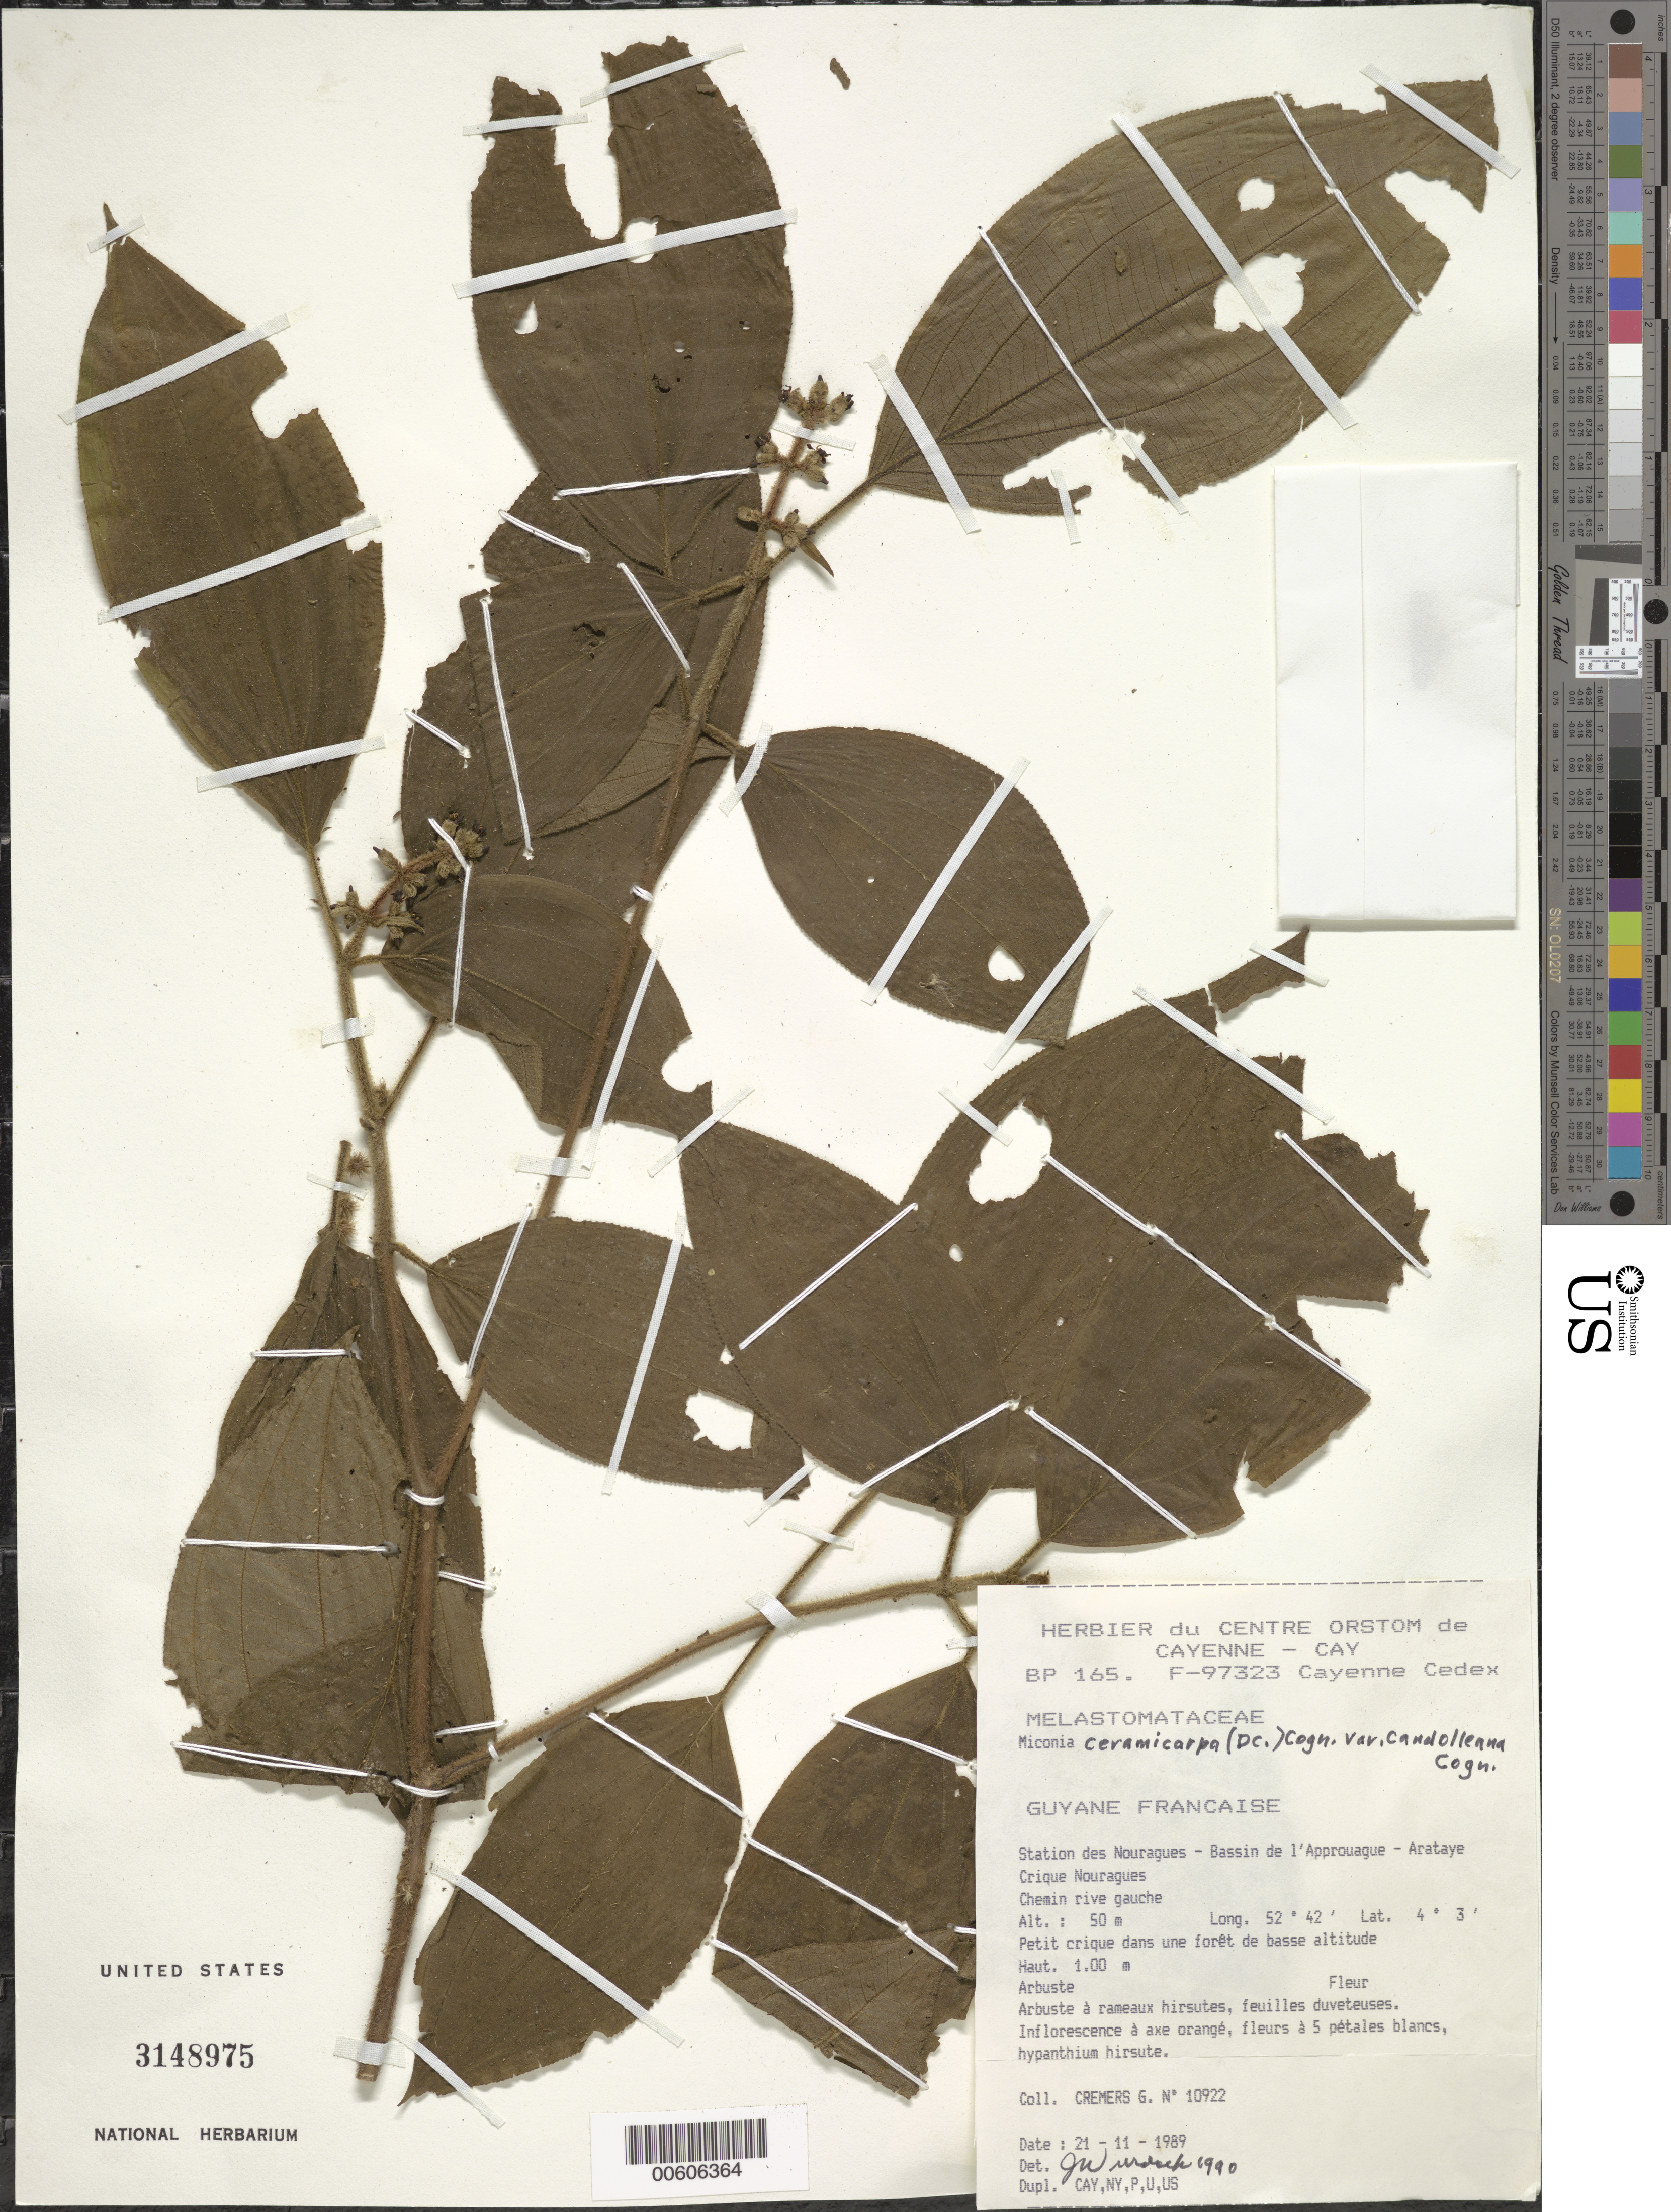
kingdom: Plantae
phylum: Tracheophyta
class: Magnoliopsida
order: Myrtales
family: Melastomataceae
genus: Miconia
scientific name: Miconia ceramicarpa var. candolleana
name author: Cogn.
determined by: Wurdack, John J., (US), US (UNITED STATES)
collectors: G. Cremers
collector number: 10922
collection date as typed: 21-Nov-89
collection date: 1989-11-21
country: French Guiana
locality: Station des Nouragues, Bassin de l'Approuague, Arataye, Crique Nouragues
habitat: Petit crique dans une foret de basse alittude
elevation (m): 50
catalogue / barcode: US 3148975